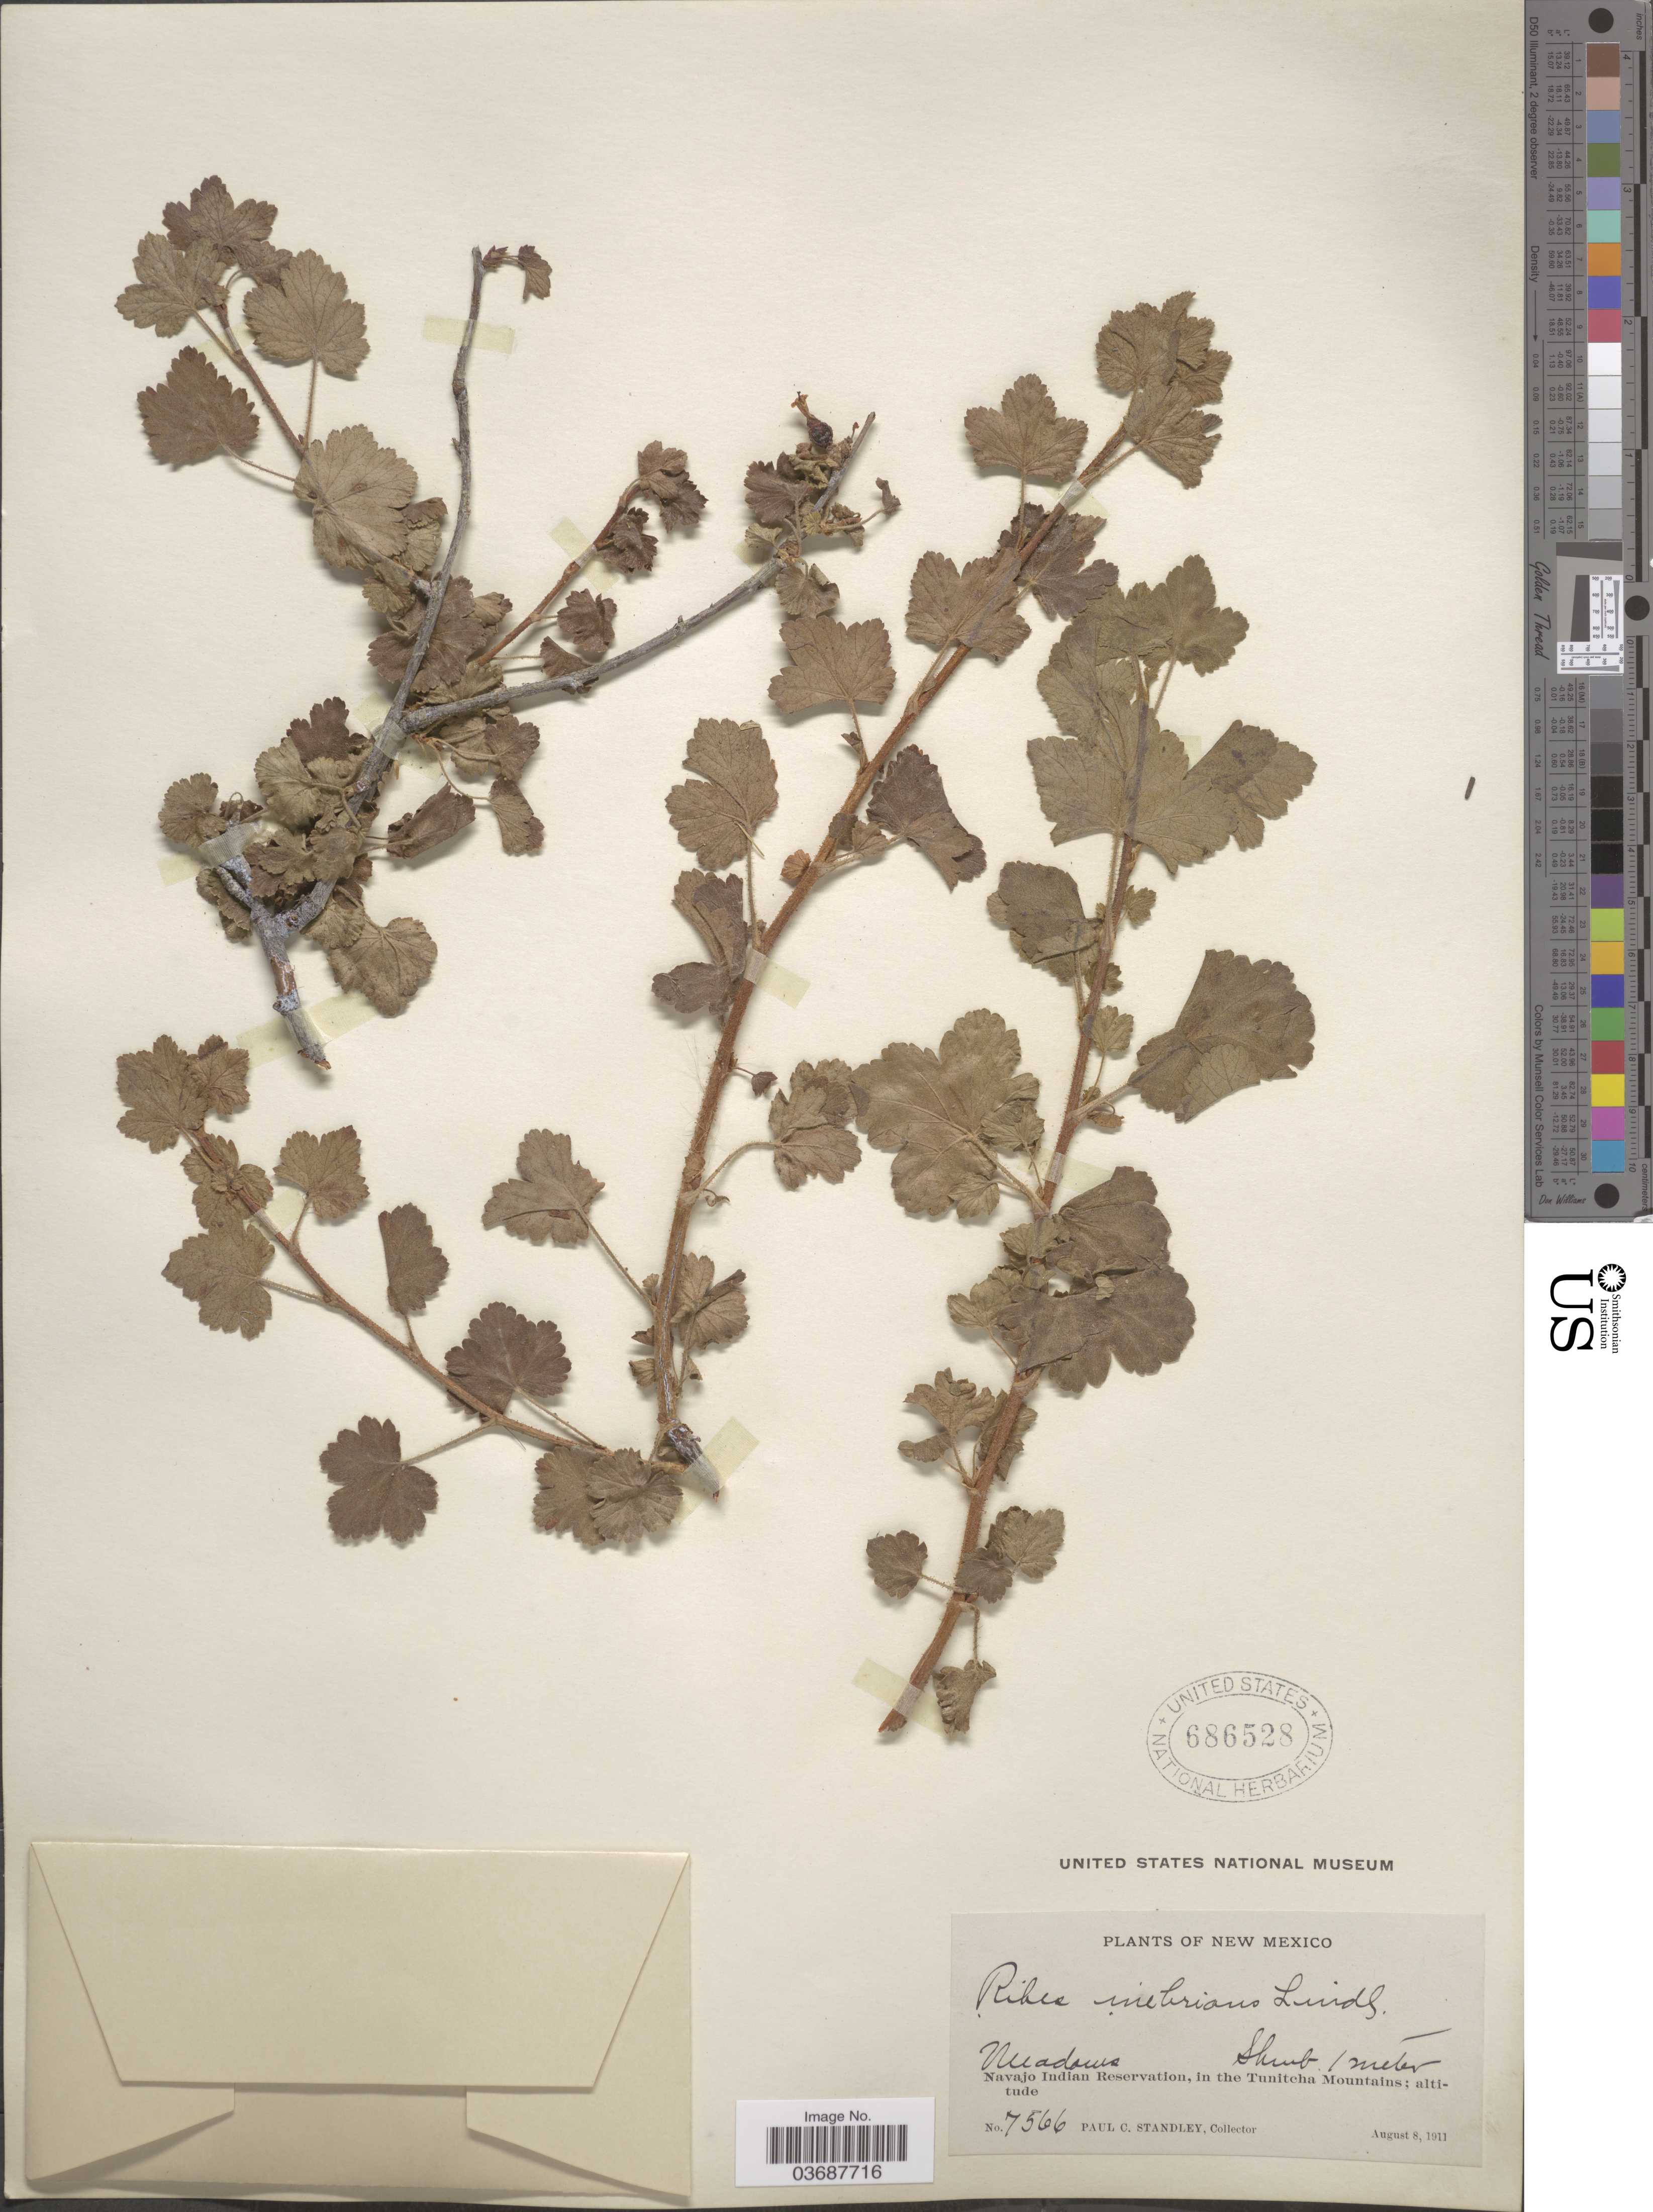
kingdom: Plantae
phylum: Tracheophyta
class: Magnoliopsida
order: Saxifragales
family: Grossulariaceae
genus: Ribes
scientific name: Ribes inebrians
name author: Lindl.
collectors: P. C. Standley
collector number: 7566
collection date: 1911-08-08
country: United States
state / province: New Mexico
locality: Navajo Indian Reservation, in the Tunitcha Mountains.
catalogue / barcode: US 686528